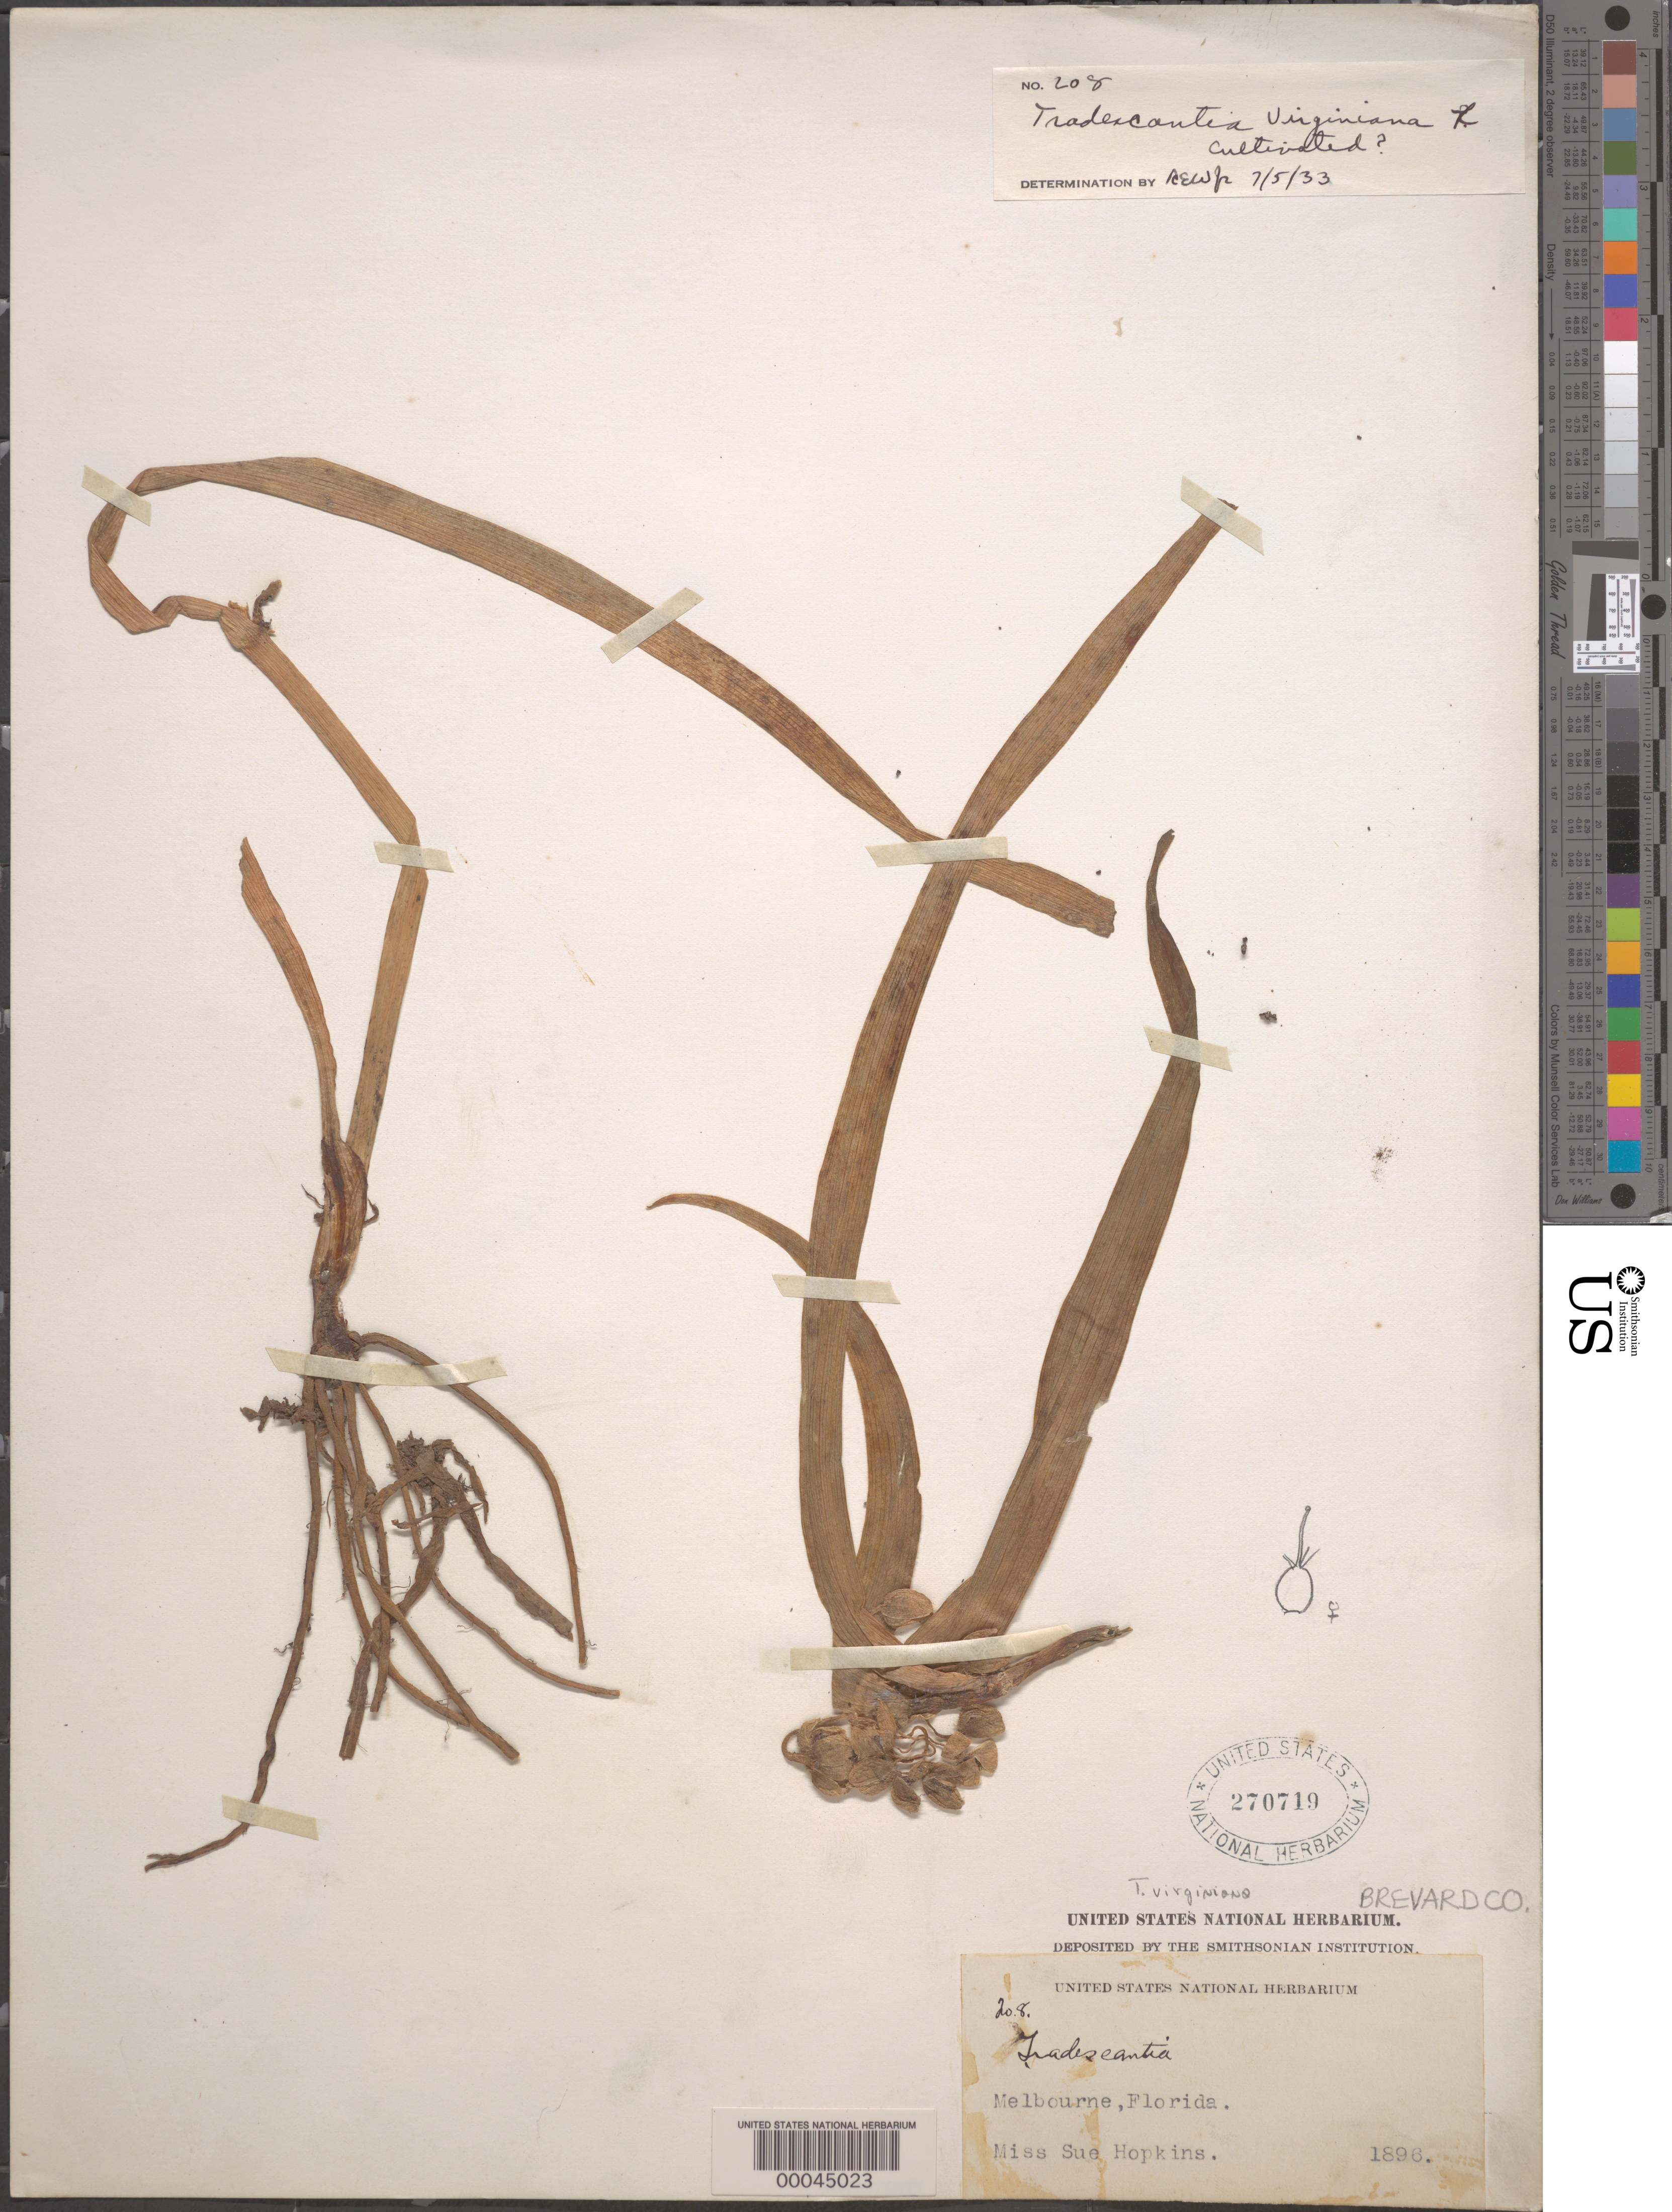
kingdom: Plantae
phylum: Tracheophyta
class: Liliopsida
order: Commelinales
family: Commelinaceae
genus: Tradescantia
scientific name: Tradescantia virginiana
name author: L.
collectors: S. Hopkins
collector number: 208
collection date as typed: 1896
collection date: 1896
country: United States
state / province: Florida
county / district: Brevard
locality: Melbourne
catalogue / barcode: US 270719